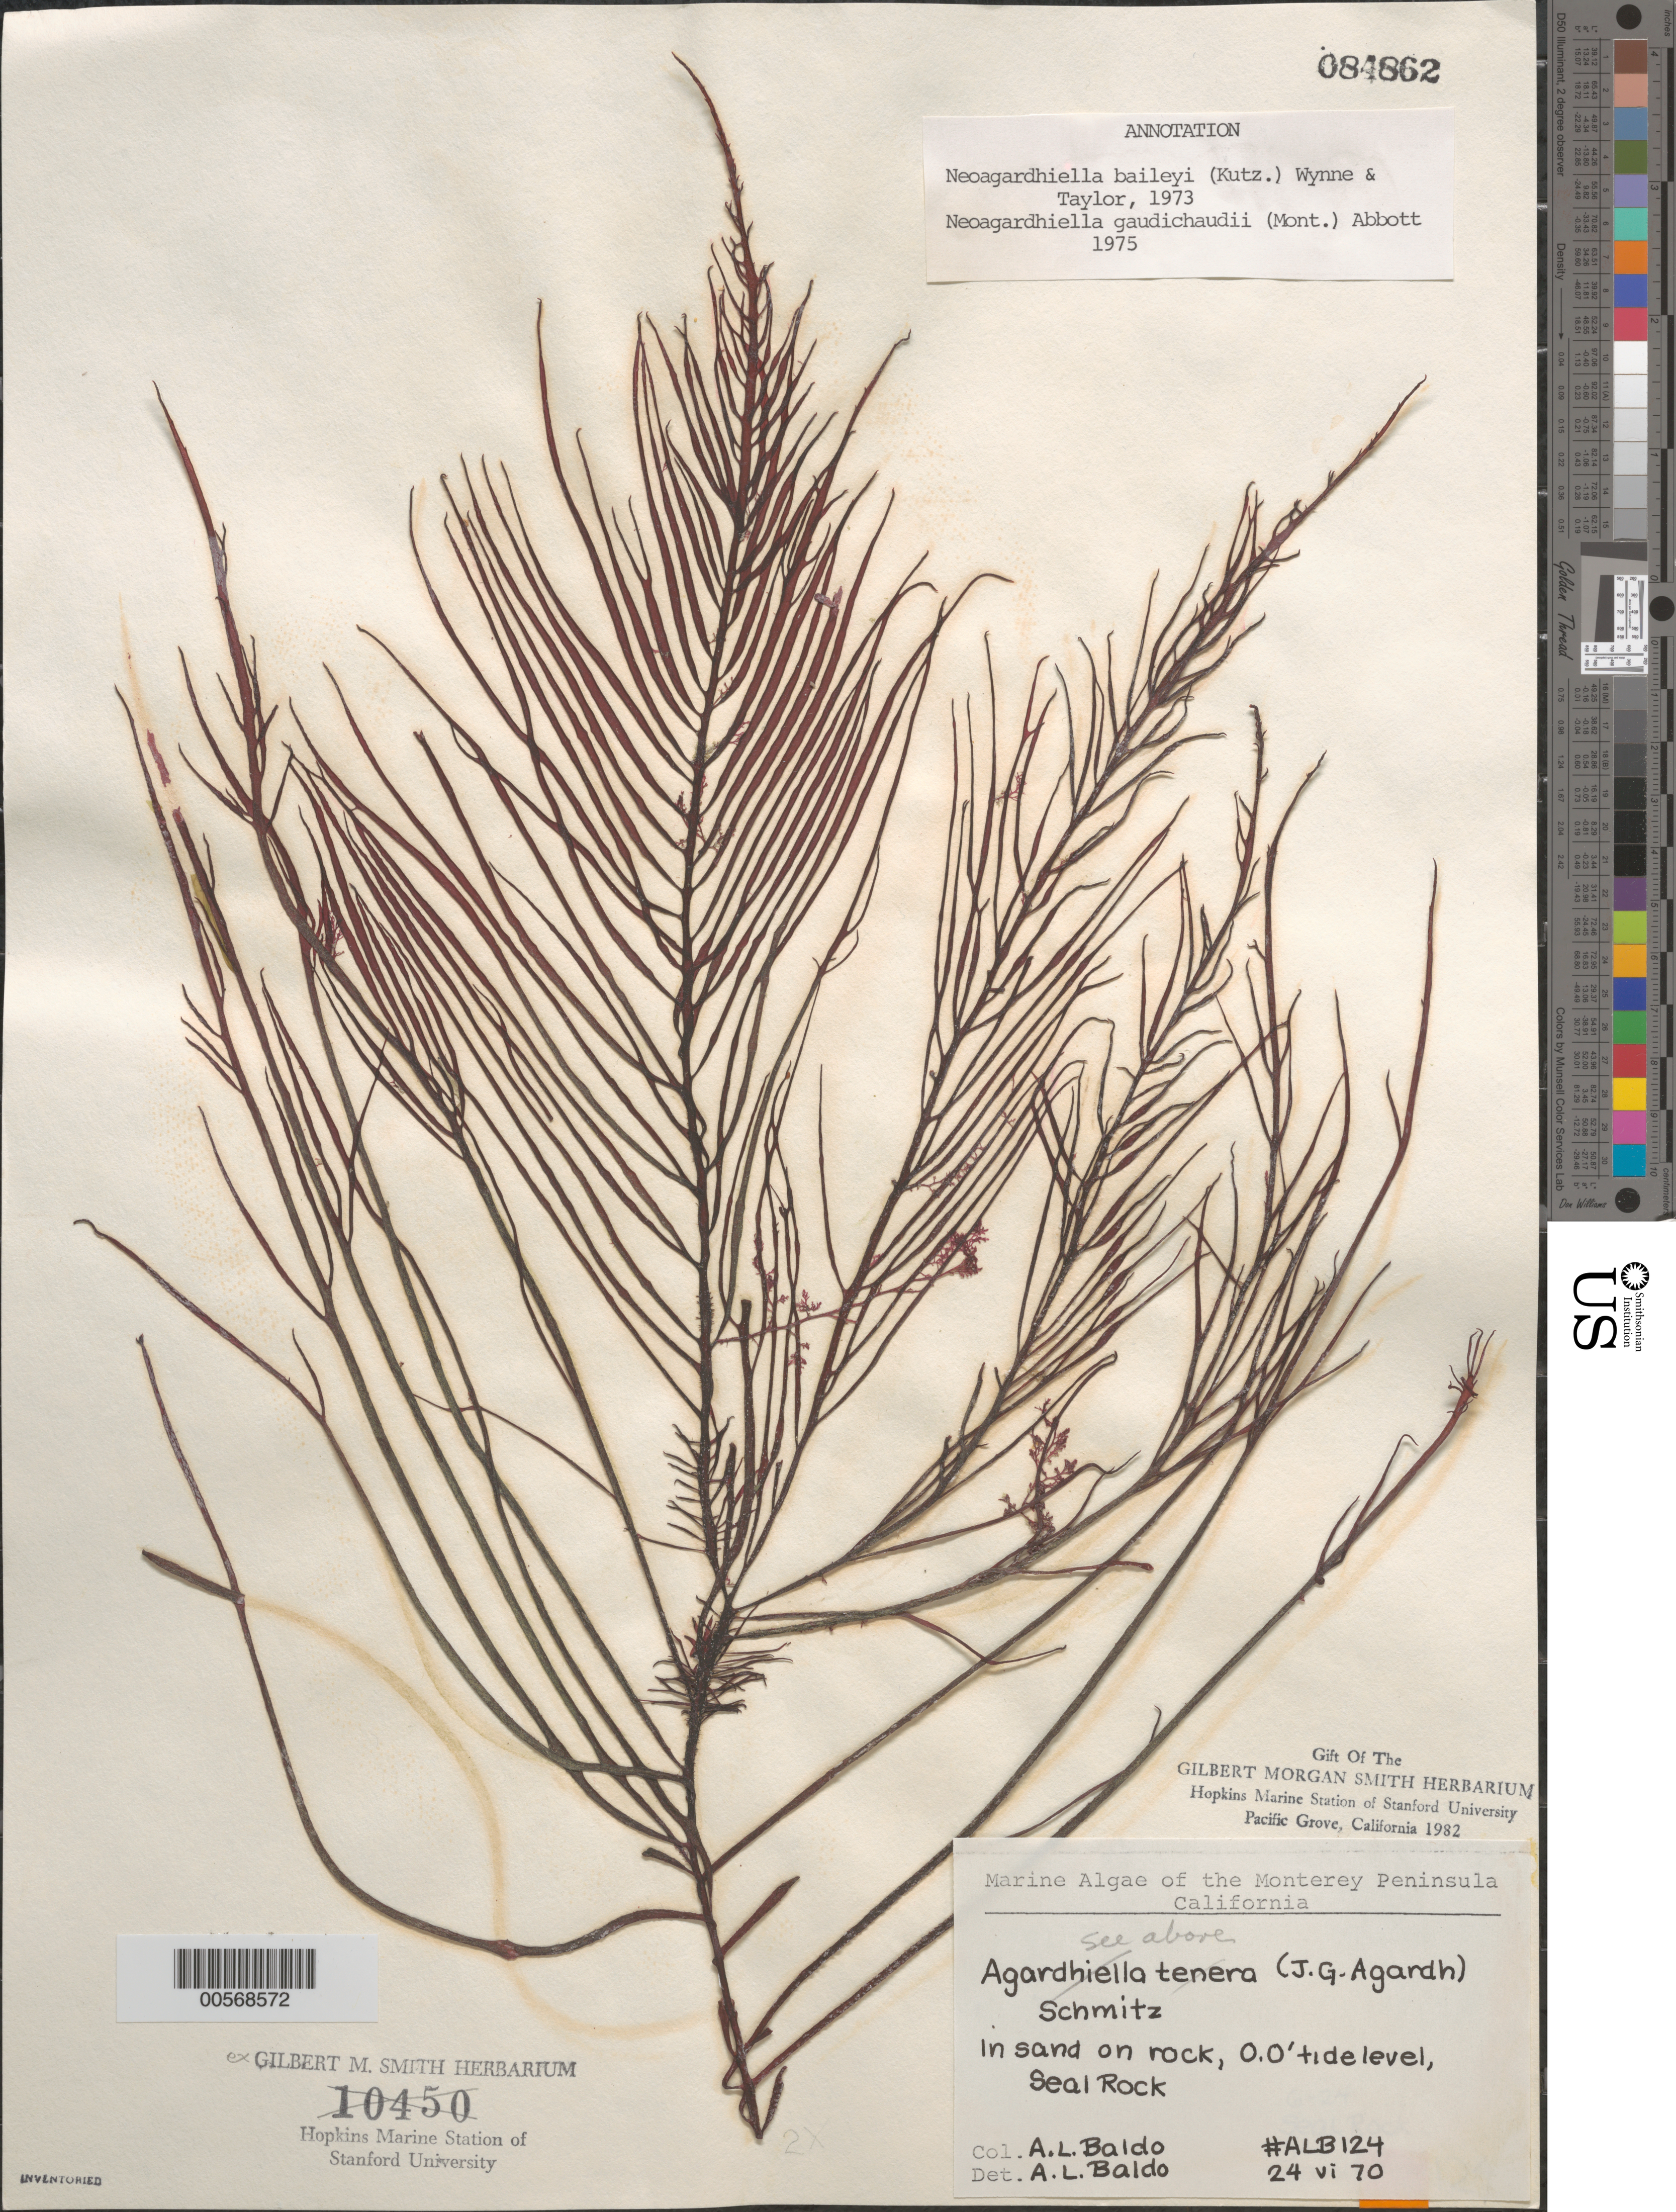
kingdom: Plantae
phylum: Rhodophyta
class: Florideophyceae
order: Gigartinales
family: Solieriaceae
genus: Sarcodiotheca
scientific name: Sarcodiotheca gaudichaudii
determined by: Algae name updating Project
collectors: A. Baldo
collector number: ALB 124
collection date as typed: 24 Jun 1970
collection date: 1970-06-24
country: United States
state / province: California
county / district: Monterey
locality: Seal Rock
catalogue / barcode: US 84862